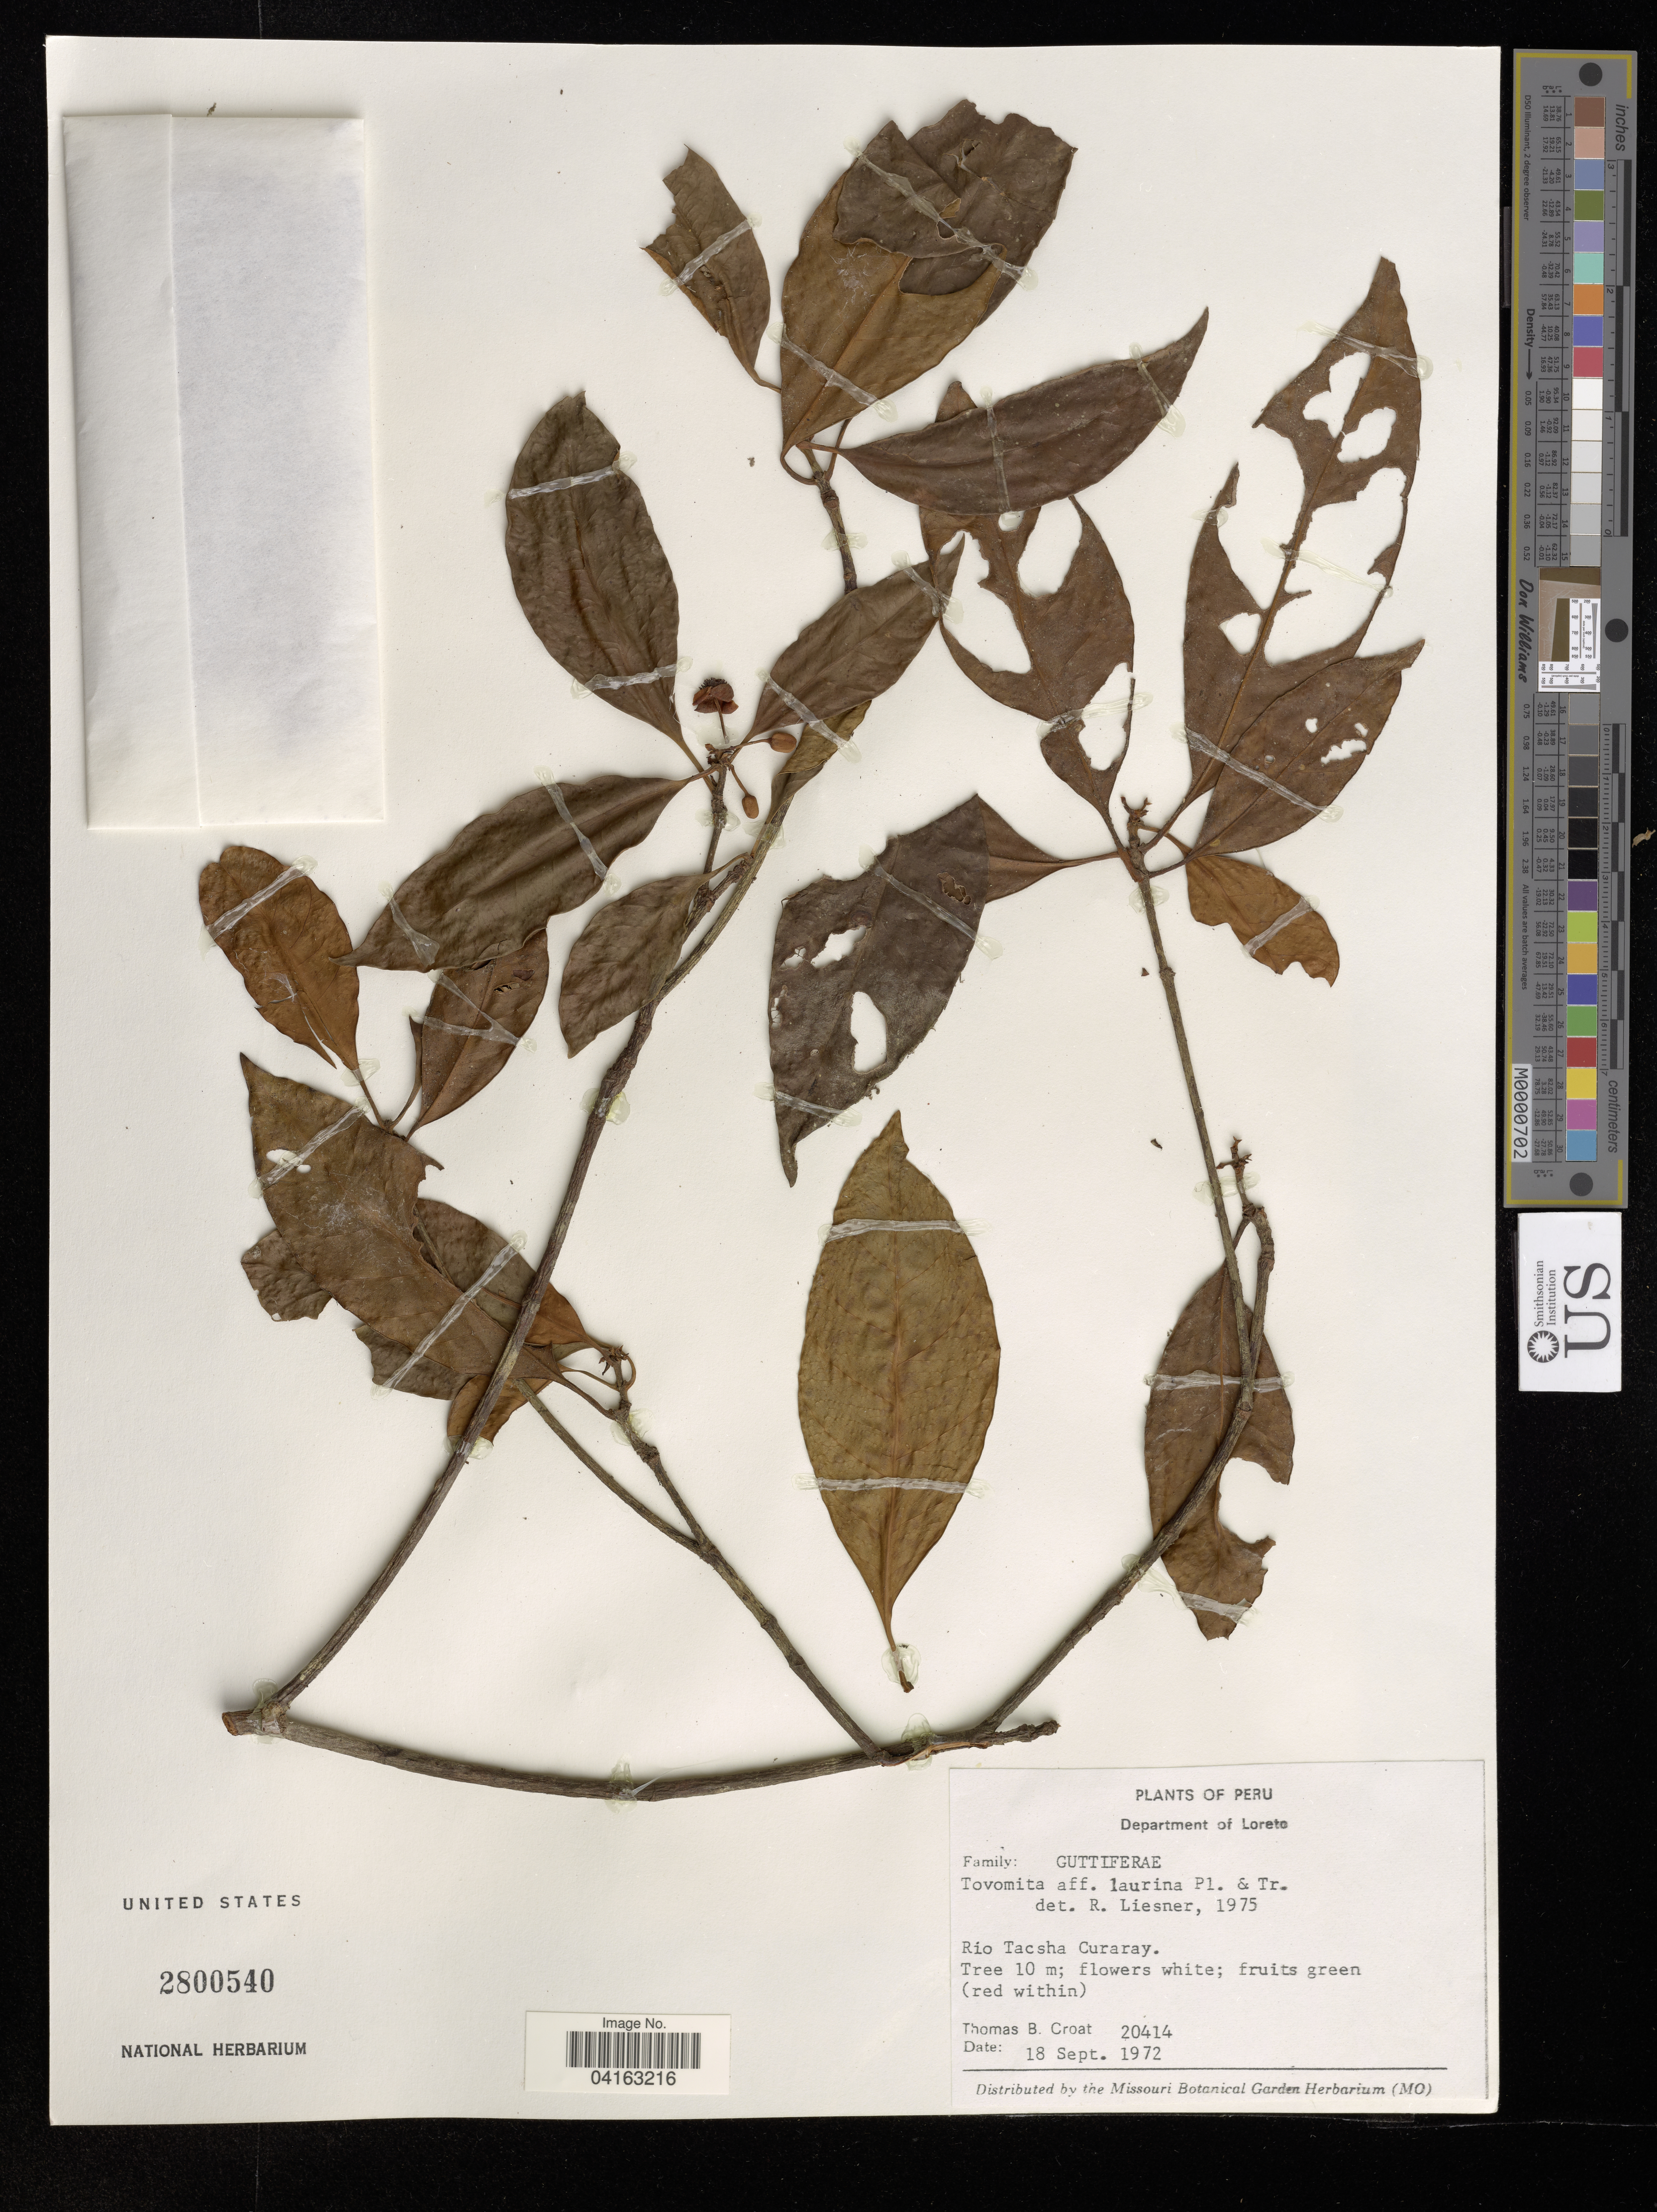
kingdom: Plantae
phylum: Tracheophyta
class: Magnoliopsida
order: Malpighiales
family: Clusiaceae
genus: Tovomita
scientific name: Tovomita laurina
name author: Planch. & Triana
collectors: T. B. Croat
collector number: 20414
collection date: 1972-09-18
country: Peru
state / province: Loreto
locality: Rio Tacsha Curaray.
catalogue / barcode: US 2800540